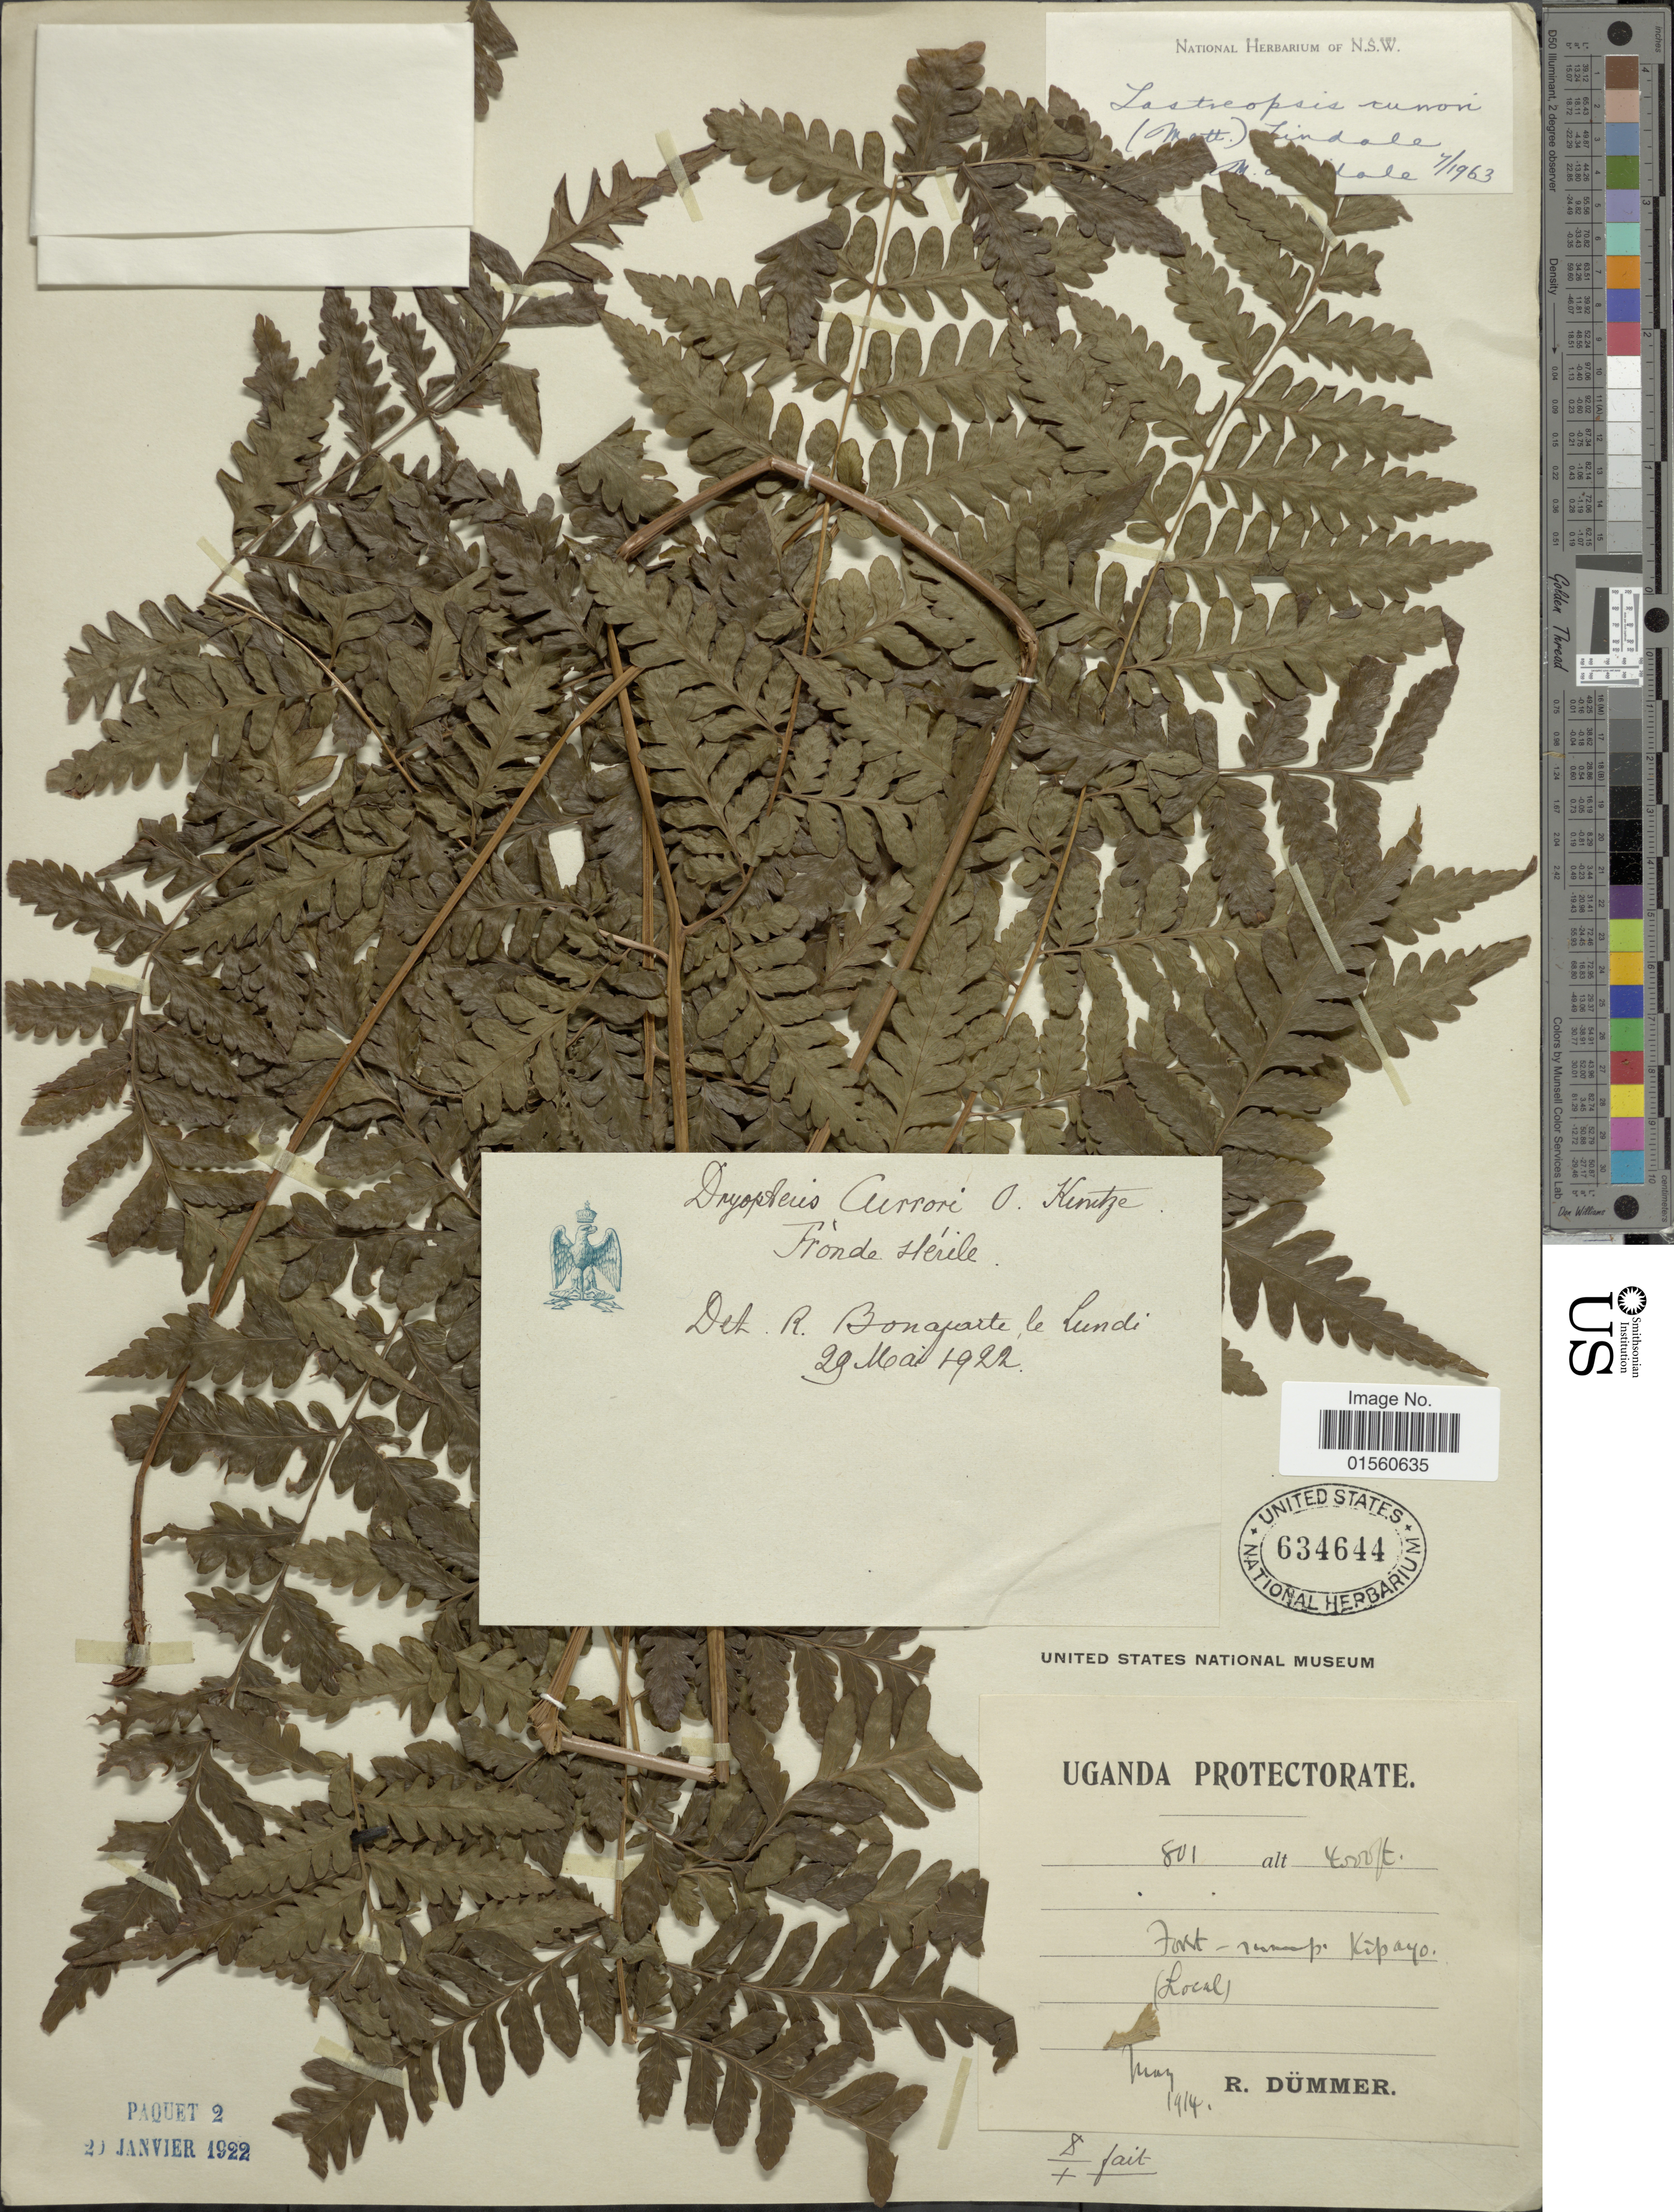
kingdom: Plantae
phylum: Tracheophyta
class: Polypodiopsida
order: Polypodiales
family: Dryopteridaceae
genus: Parapolystichum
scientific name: Parapolystichum currorii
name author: (Mett. ex Kuhn) Rouhan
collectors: R. A. Dümmer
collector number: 801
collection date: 1914-05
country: Uganda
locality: Uganda Protectorate, forest-swamp Kipayo (Local)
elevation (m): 1372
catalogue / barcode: US 634644